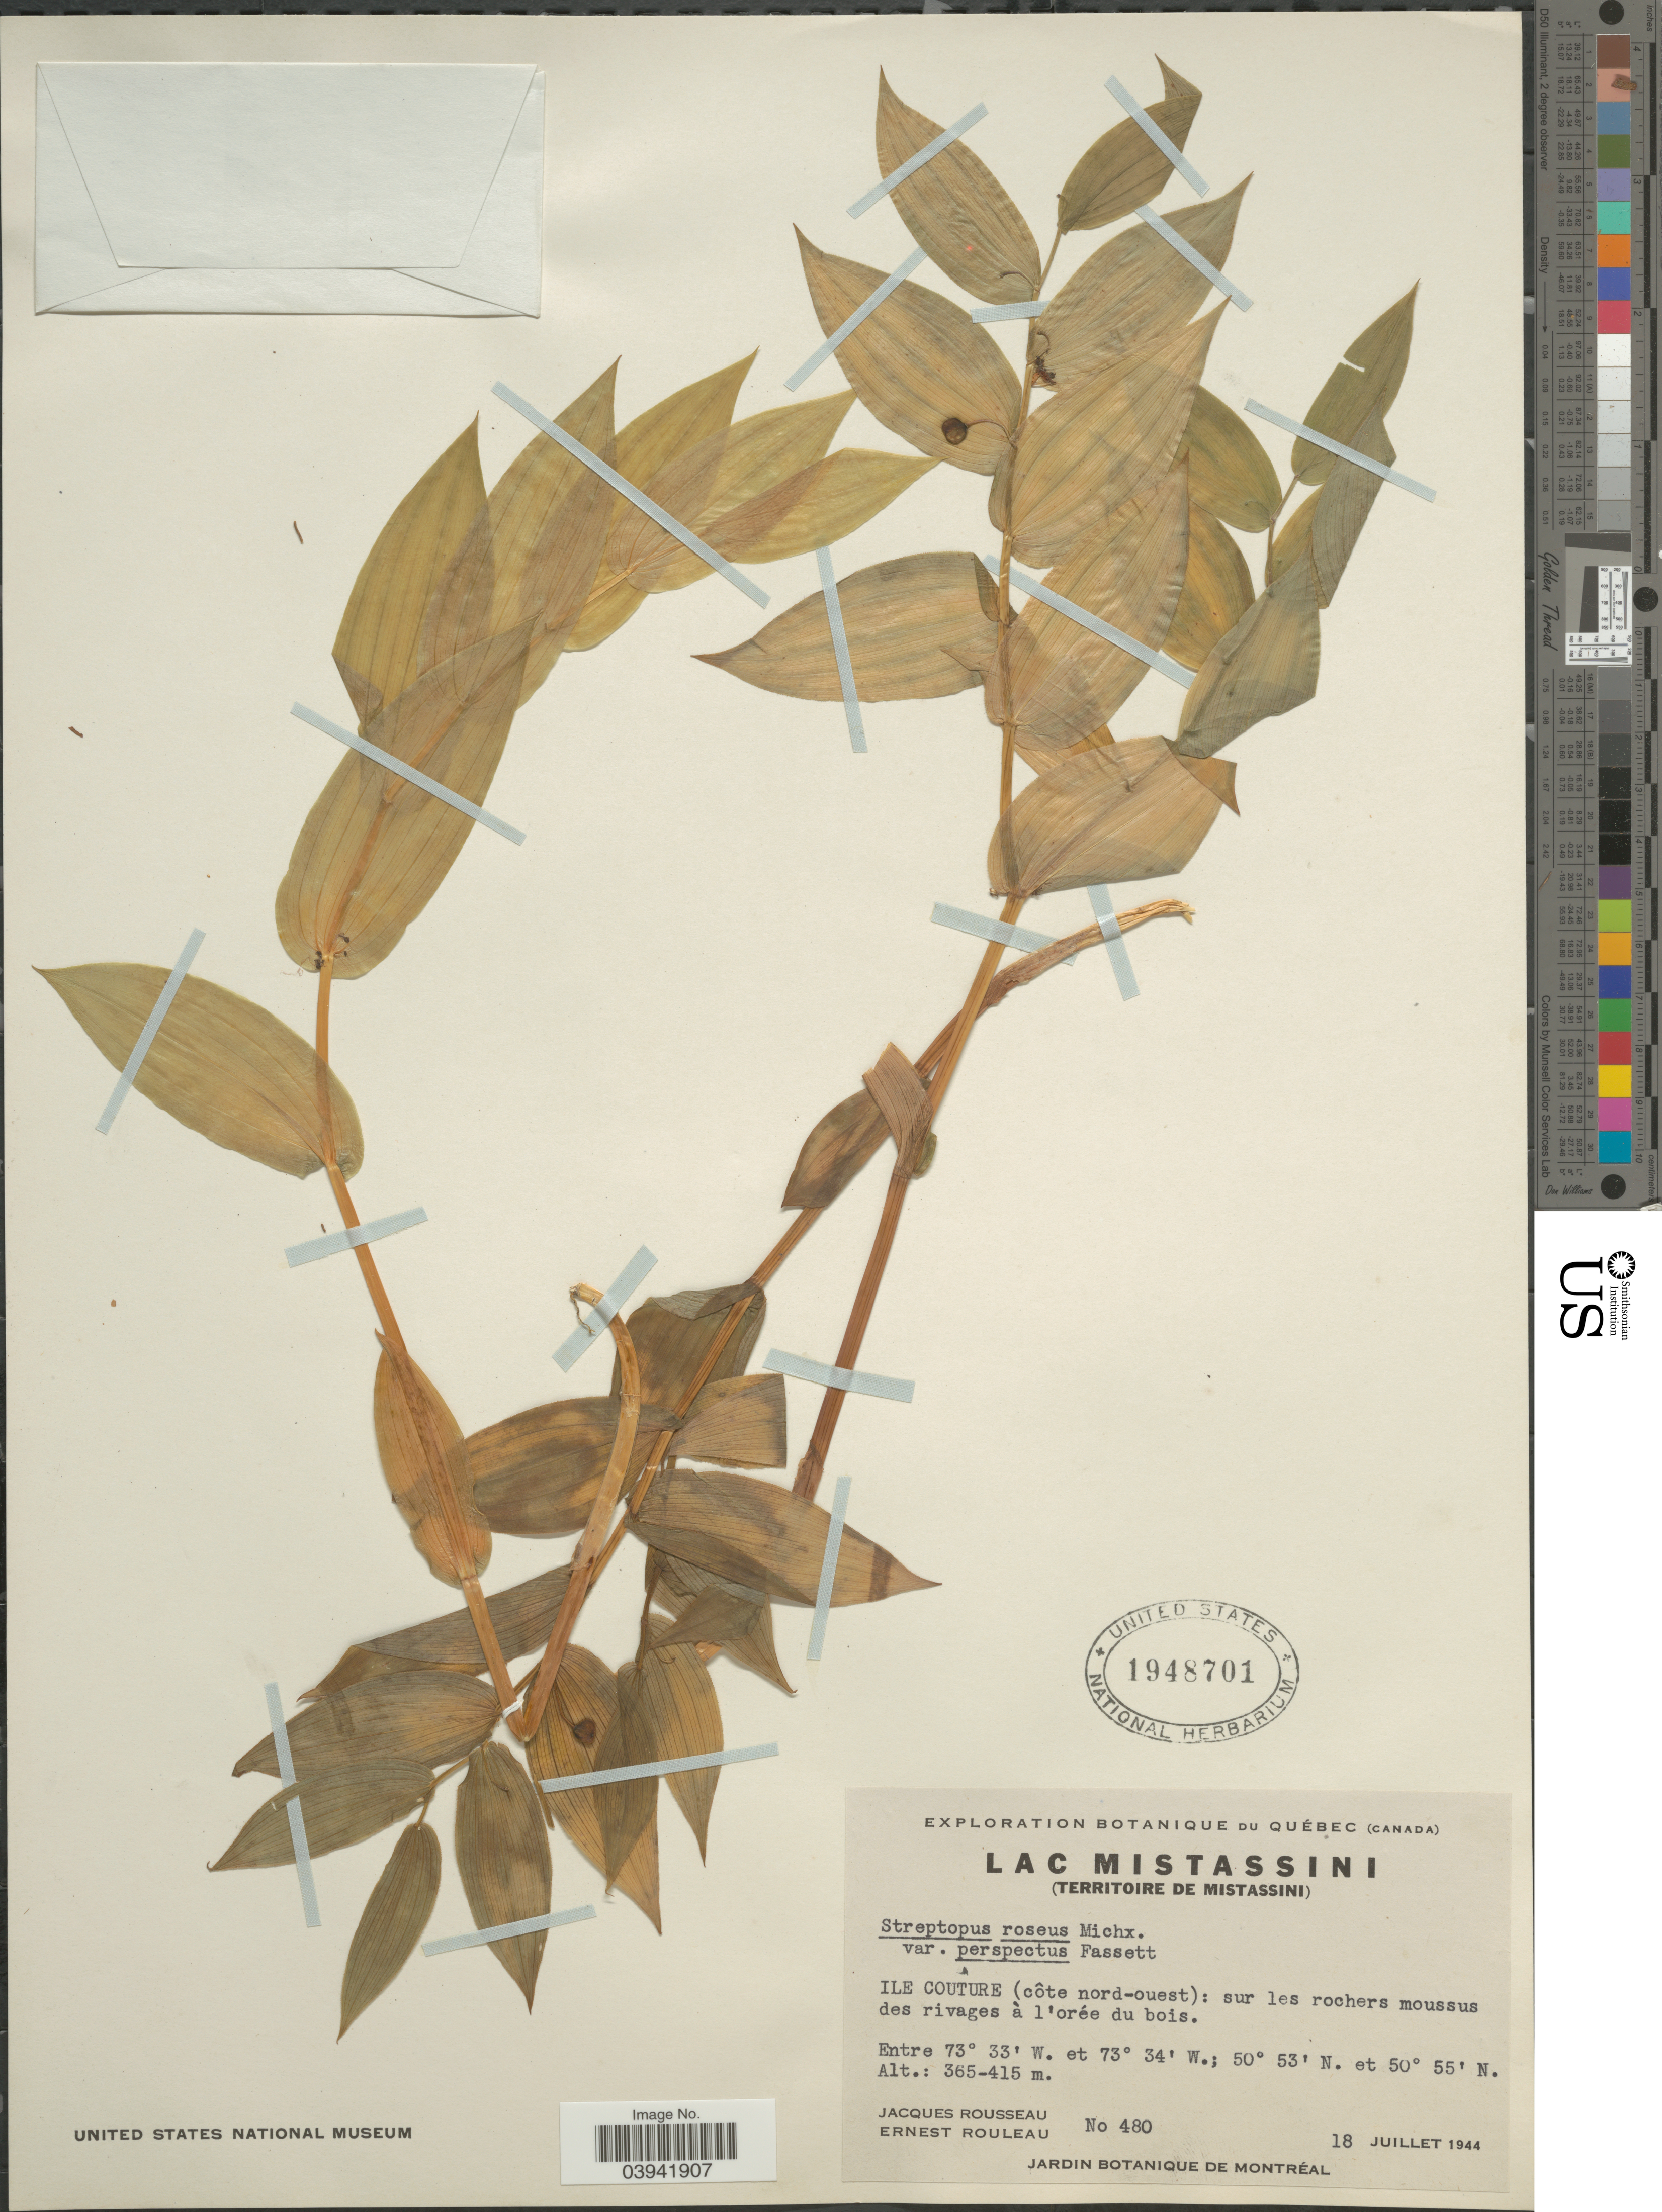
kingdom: Plantae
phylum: Tracheophyta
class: Liliopsida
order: Liliales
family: Liliaceae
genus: Streptopus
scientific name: Streptopus roseus var. perspectus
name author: Fassett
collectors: J. Rousseau & J. Rouleau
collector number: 480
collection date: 1944-07-18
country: Canada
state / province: Quebec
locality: Lac Mistassini. Ile Couture (côte nord-ouest): sur les rochers moussus des rivages à l'orée du bois.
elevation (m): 365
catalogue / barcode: US 1948701